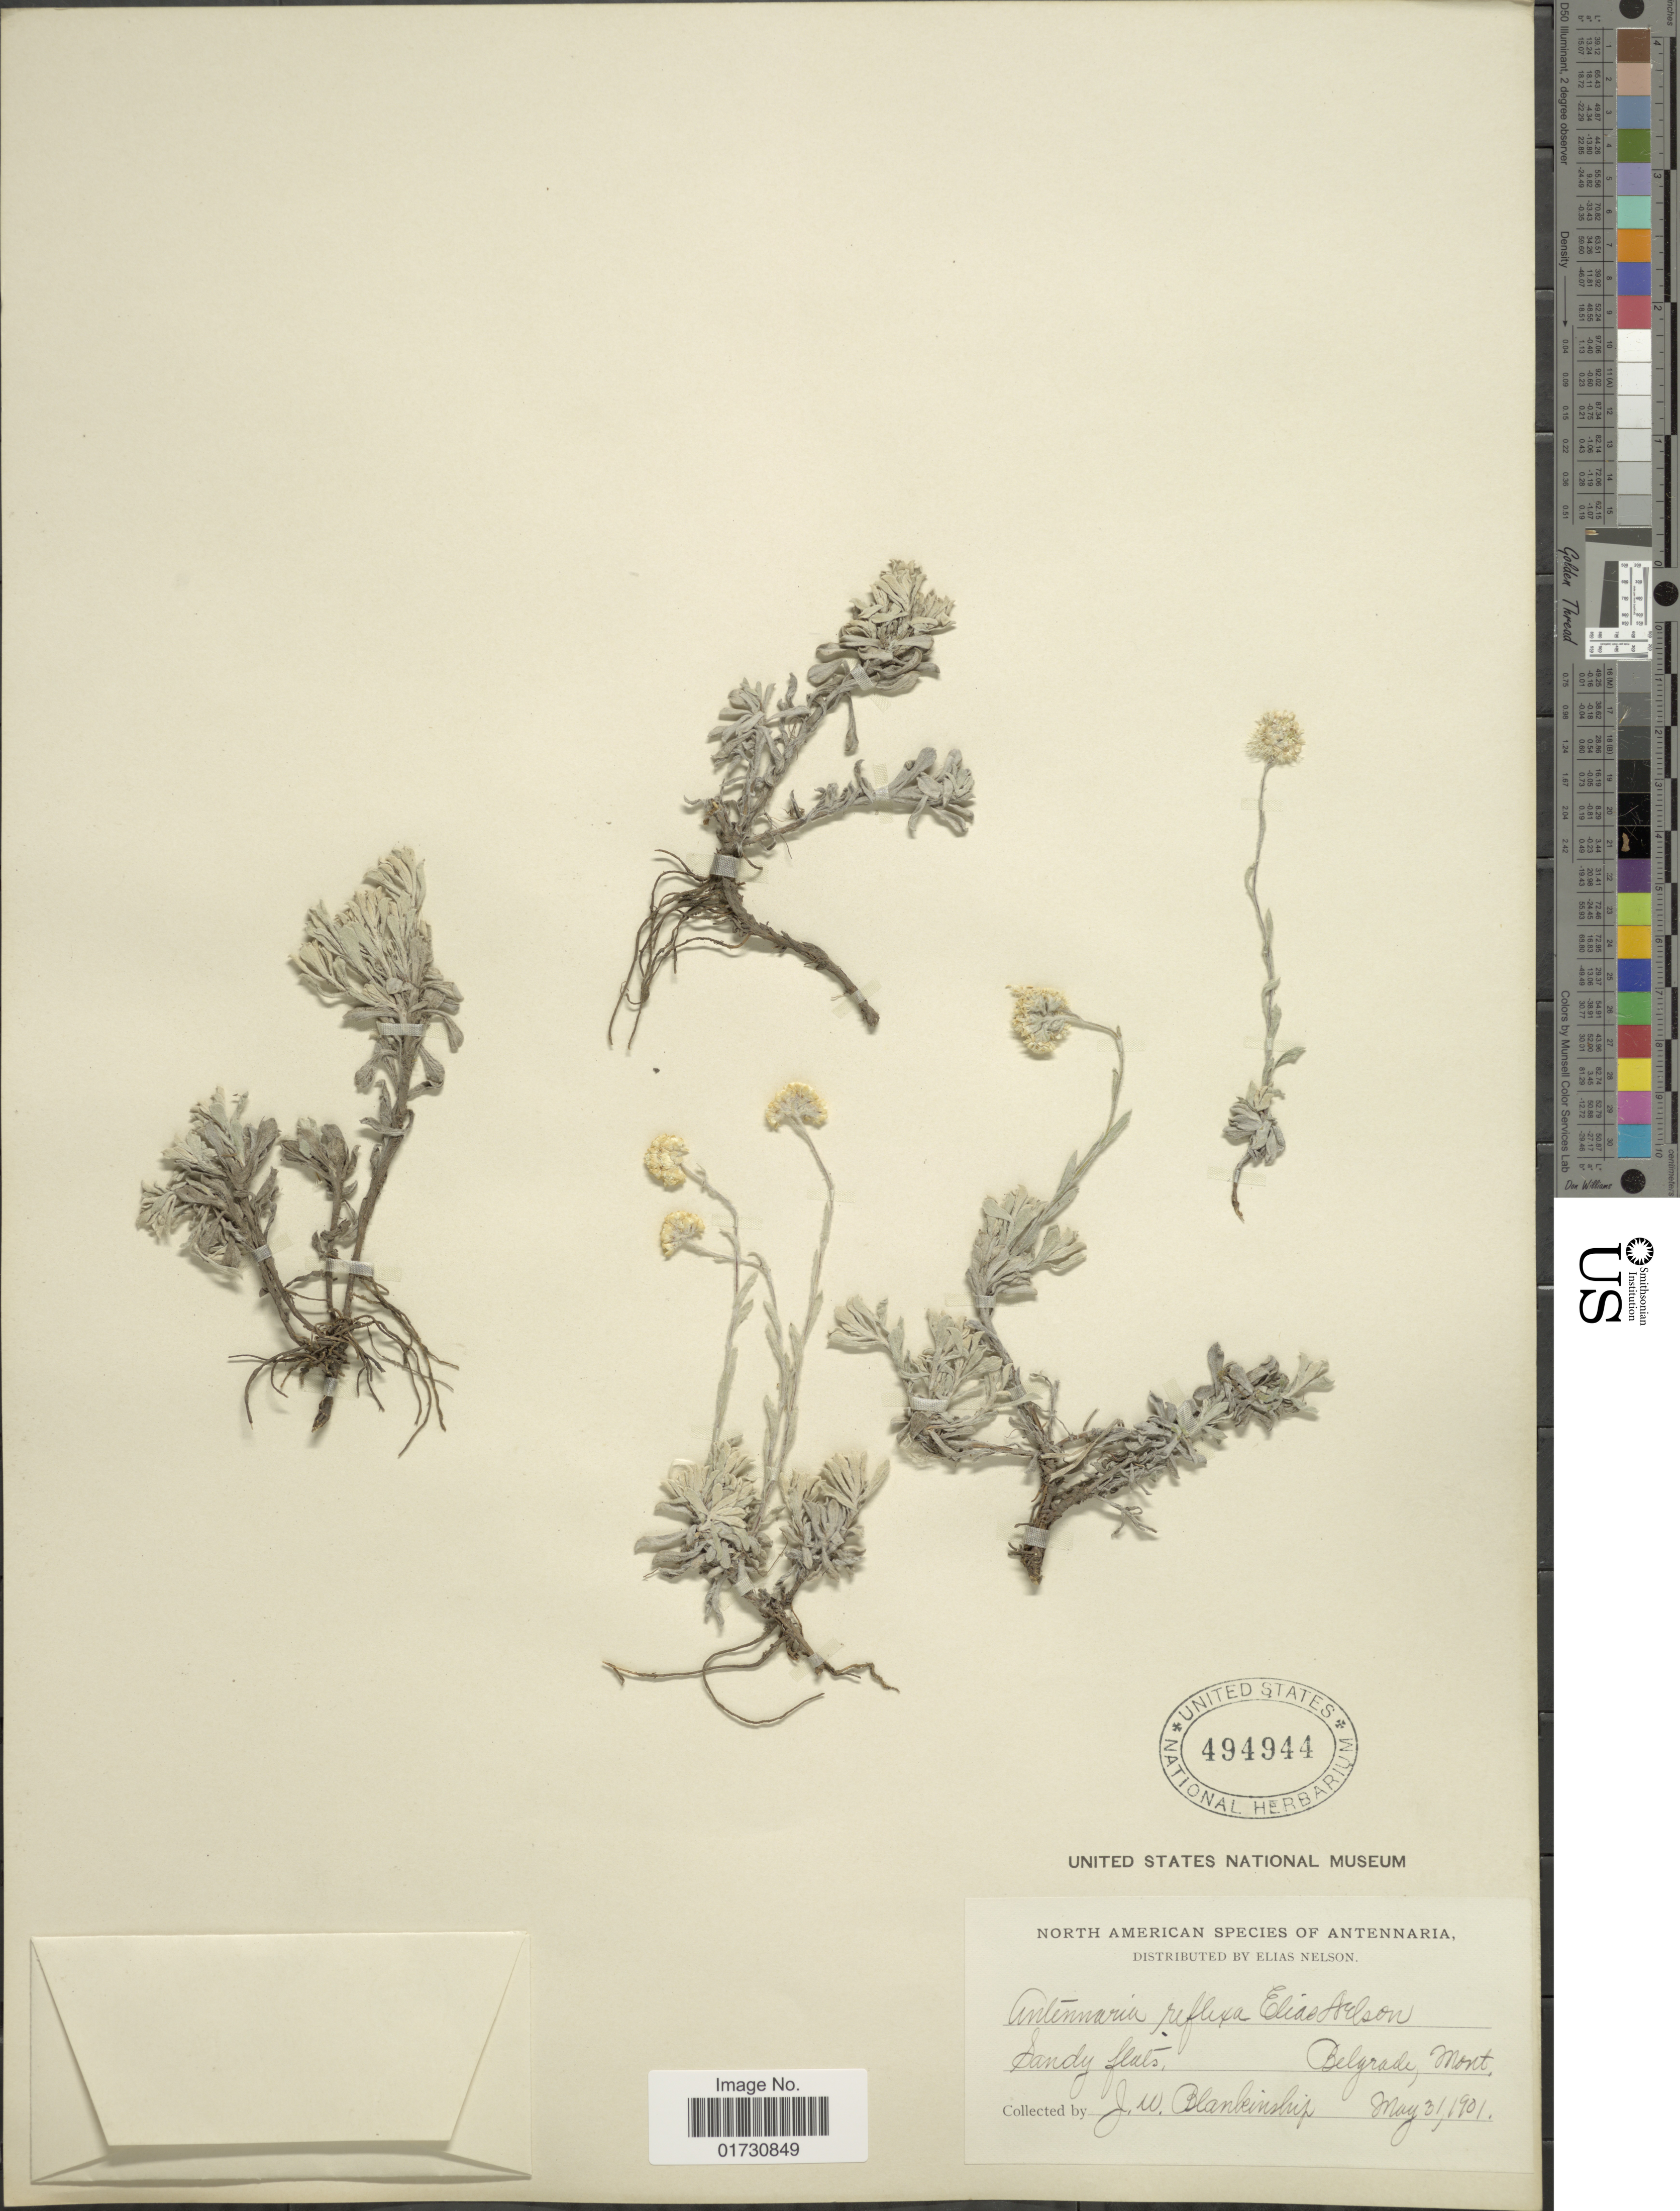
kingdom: Plantae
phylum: Tracheophyta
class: Magnoliopsida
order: Asterales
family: Asteraceae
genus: Antennaria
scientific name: Antennaria flavescens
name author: Rydb.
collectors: J. W. Blankinship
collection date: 1901-05-31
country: United States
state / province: Montana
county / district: Gallatin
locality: Belgrade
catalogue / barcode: US 494944